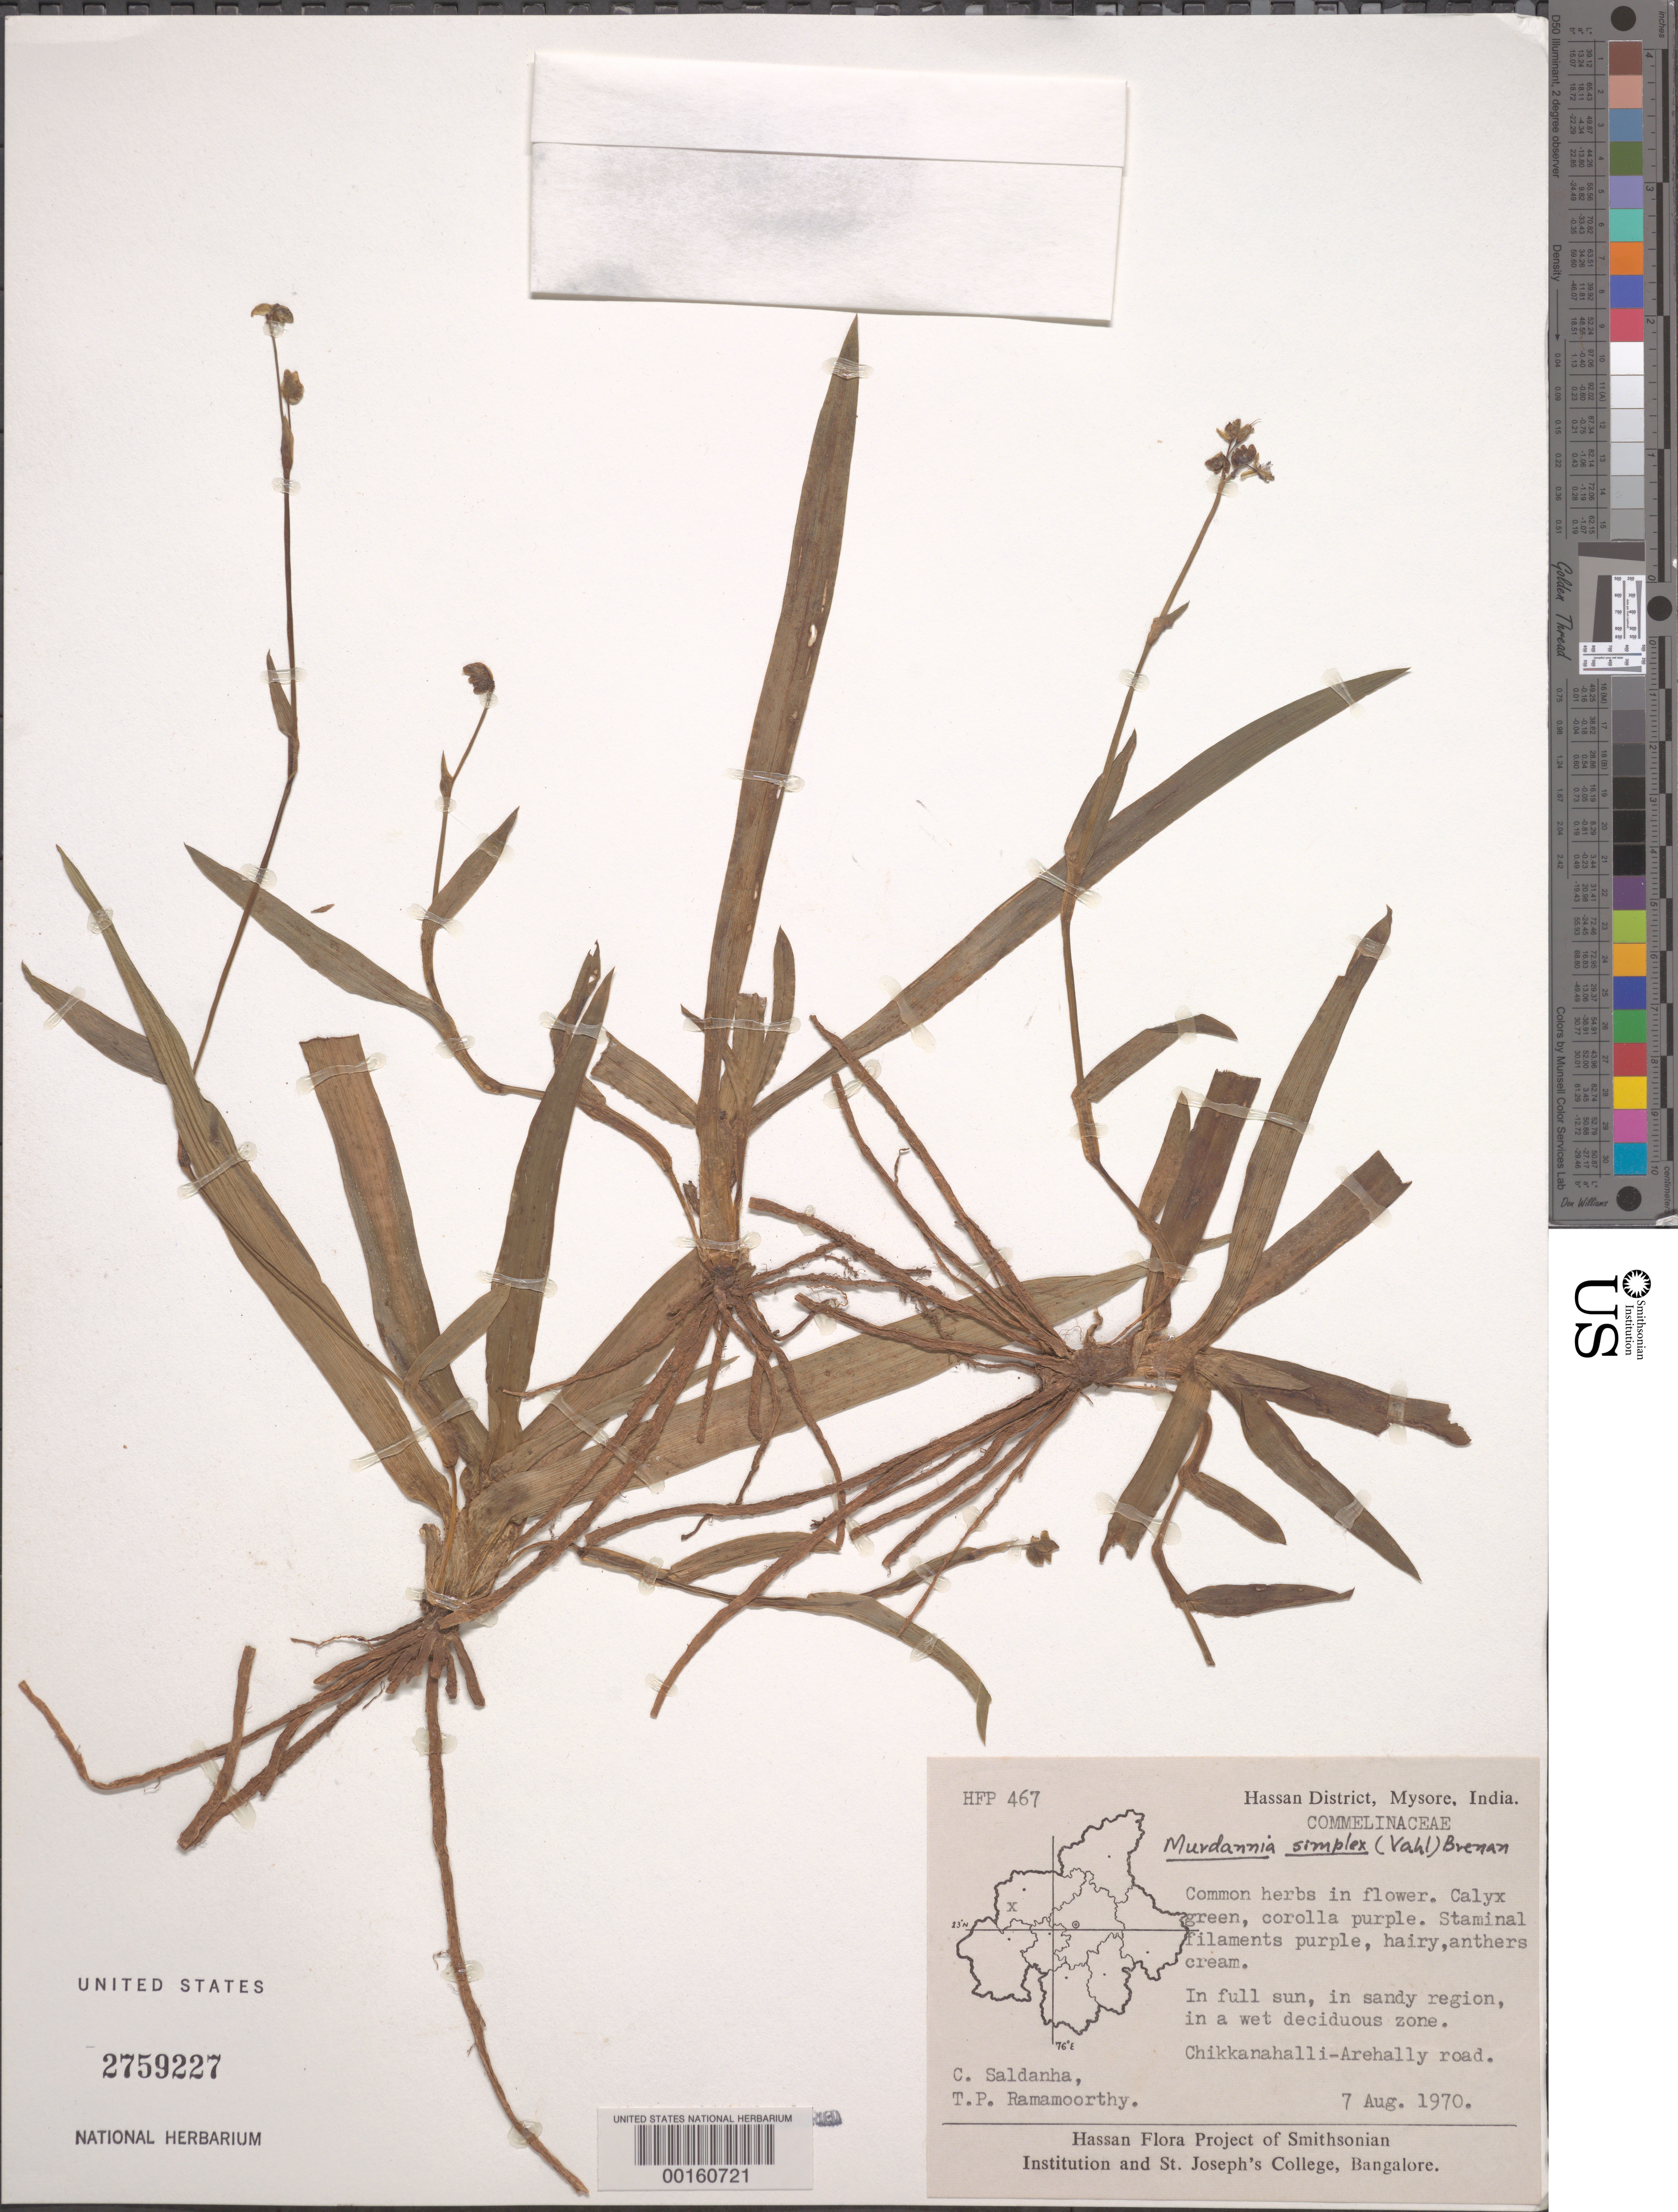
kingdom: Plantae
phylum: Tracheophyta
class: Liliopsida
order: Commelinales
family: Commelinaceae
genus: Murdannia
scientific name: Murdannia simplex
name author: (Vahl) Brenan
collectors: C. J. Saldanha & T. P. Ramamoorthy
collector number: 467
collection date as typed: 07 Aug 1970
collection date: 1970-08-07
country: India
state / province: Karnataka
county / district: Hassan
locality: Chikkanahalli-arehally road, mysore state [mysore state = karnataka.]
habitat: Sandy, full-sun region; wet deciduous zone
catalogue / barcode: US 2759227